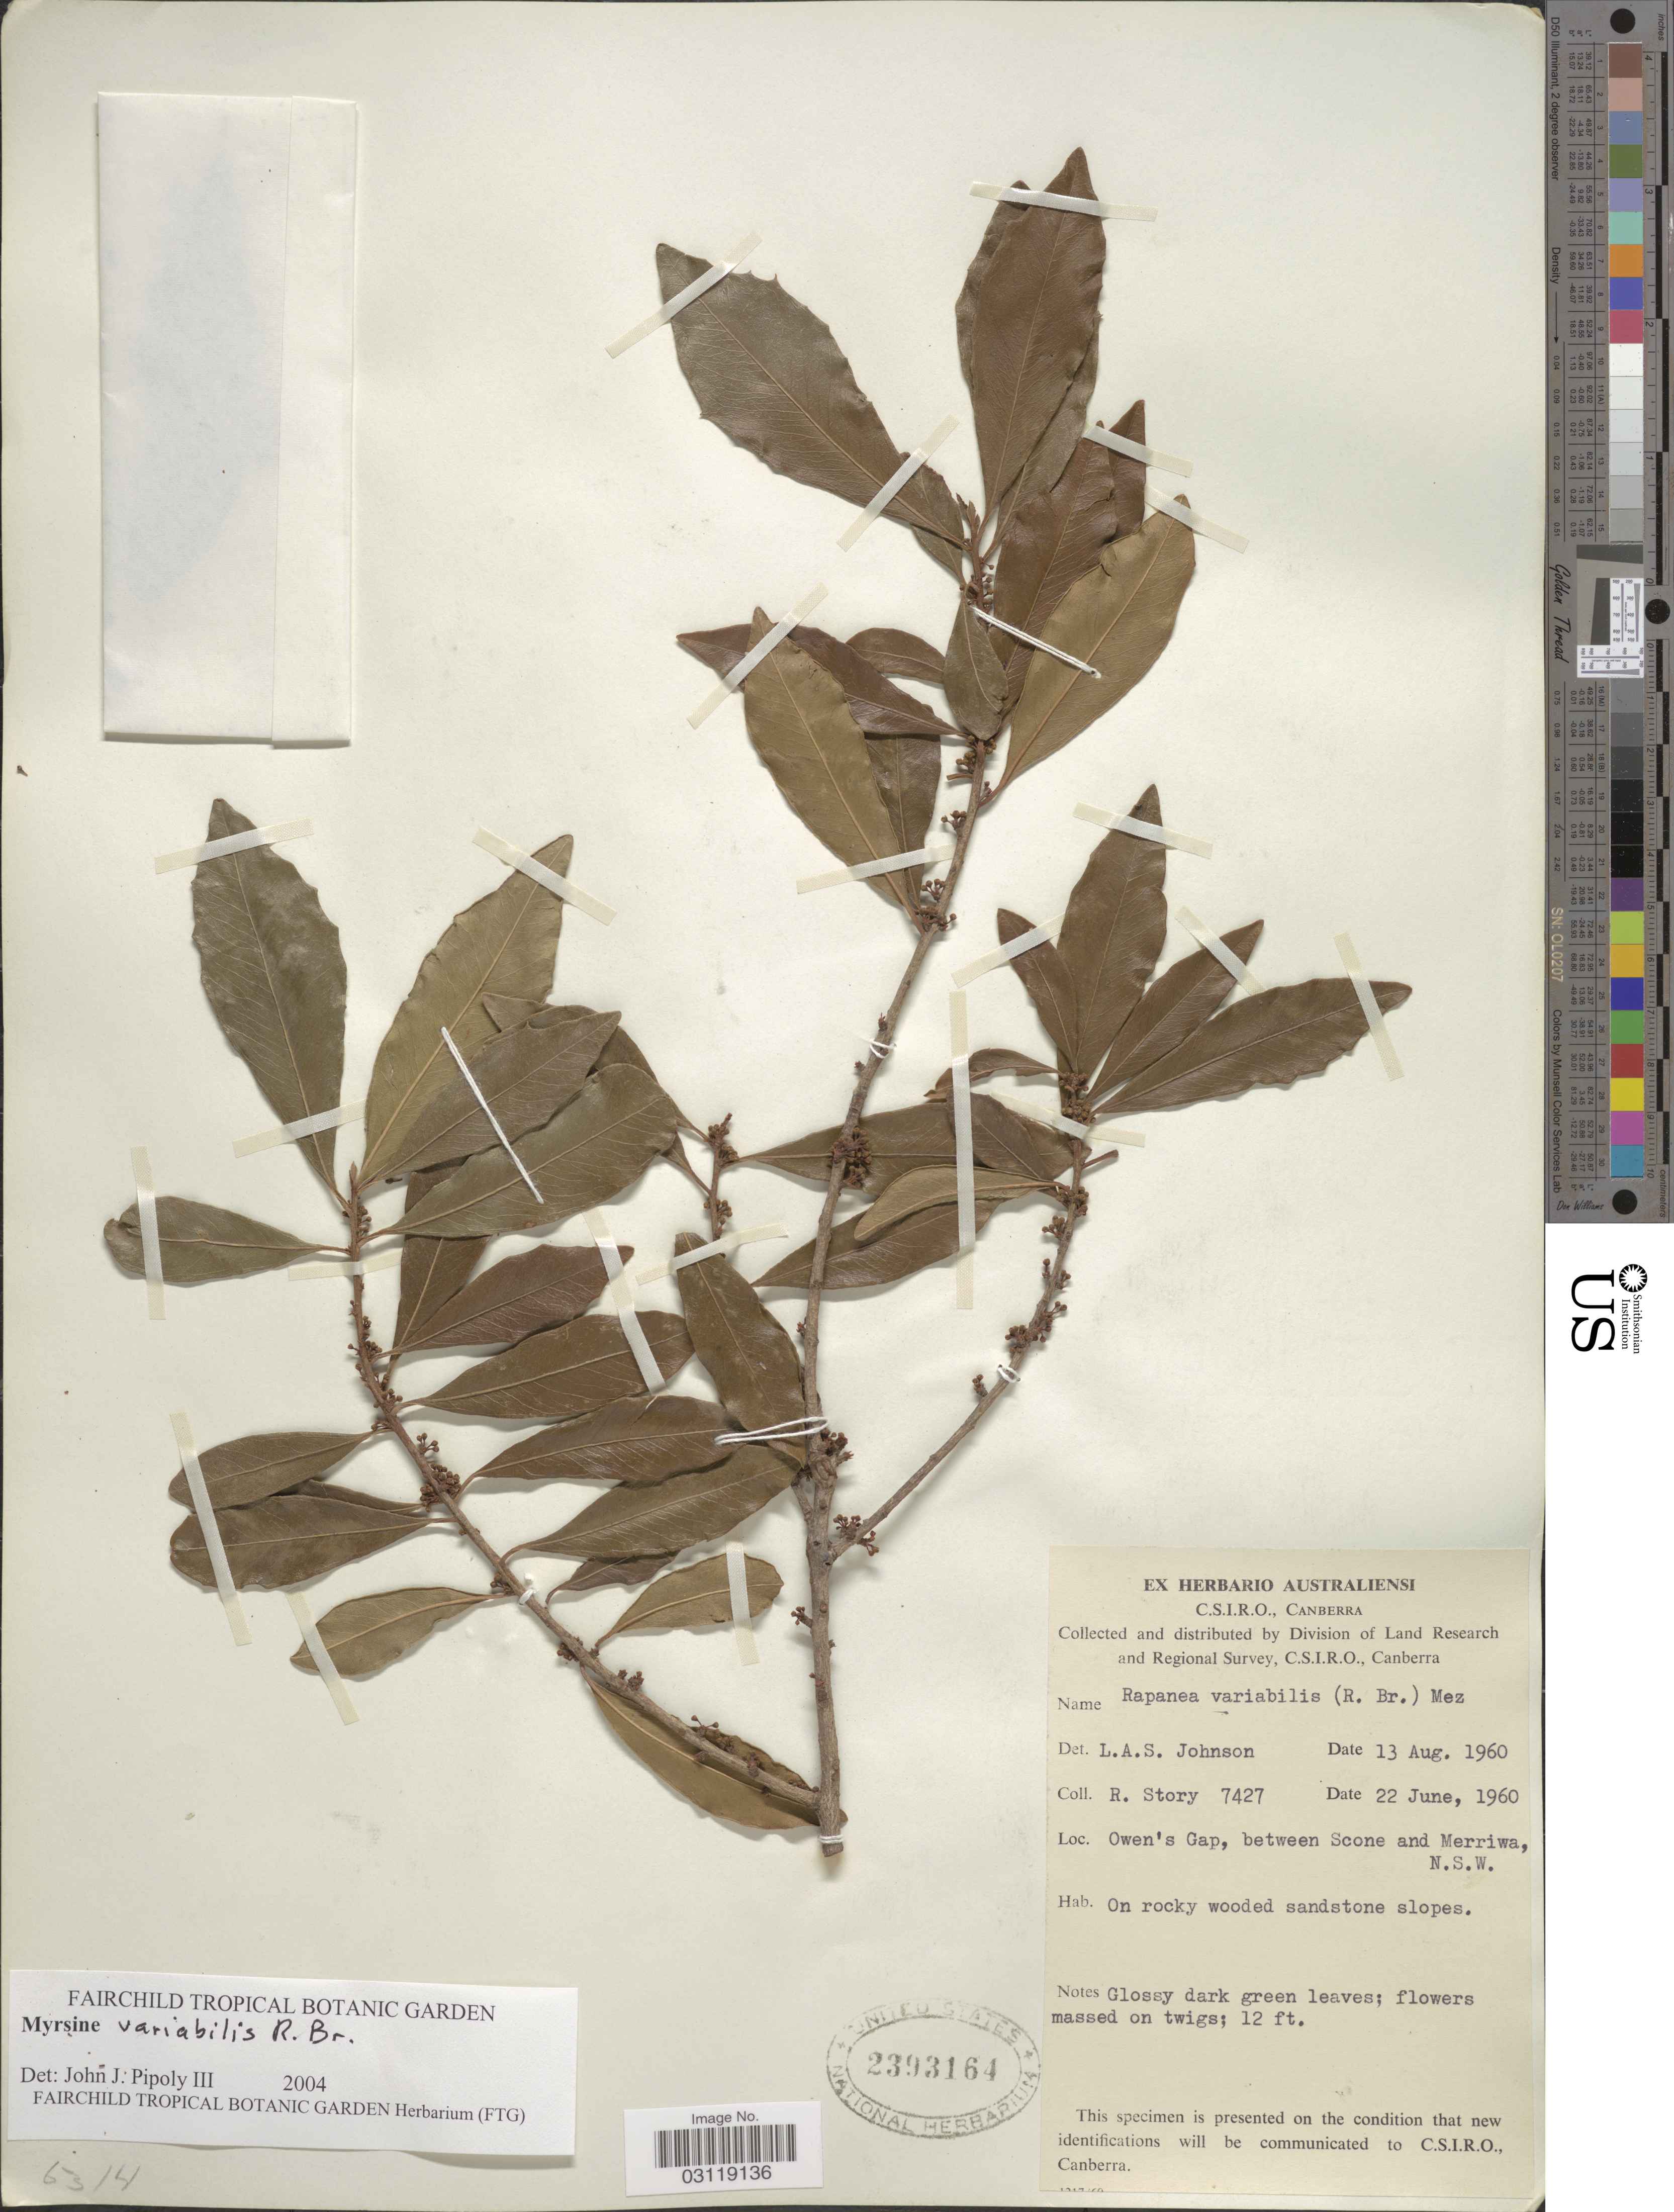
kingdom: Plantae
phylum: Tracheophyta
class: Magnoliopsida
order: Ericales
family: Primulaceae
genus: Rapanea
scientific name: Rapanea variablis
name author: (R. Br.) Mez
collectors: R. Story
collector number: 7427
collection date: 1960-06-22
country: Australia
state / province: New South Wales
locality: Owen's Gap, between Scone and Merriwa.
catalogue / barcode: US 2393164